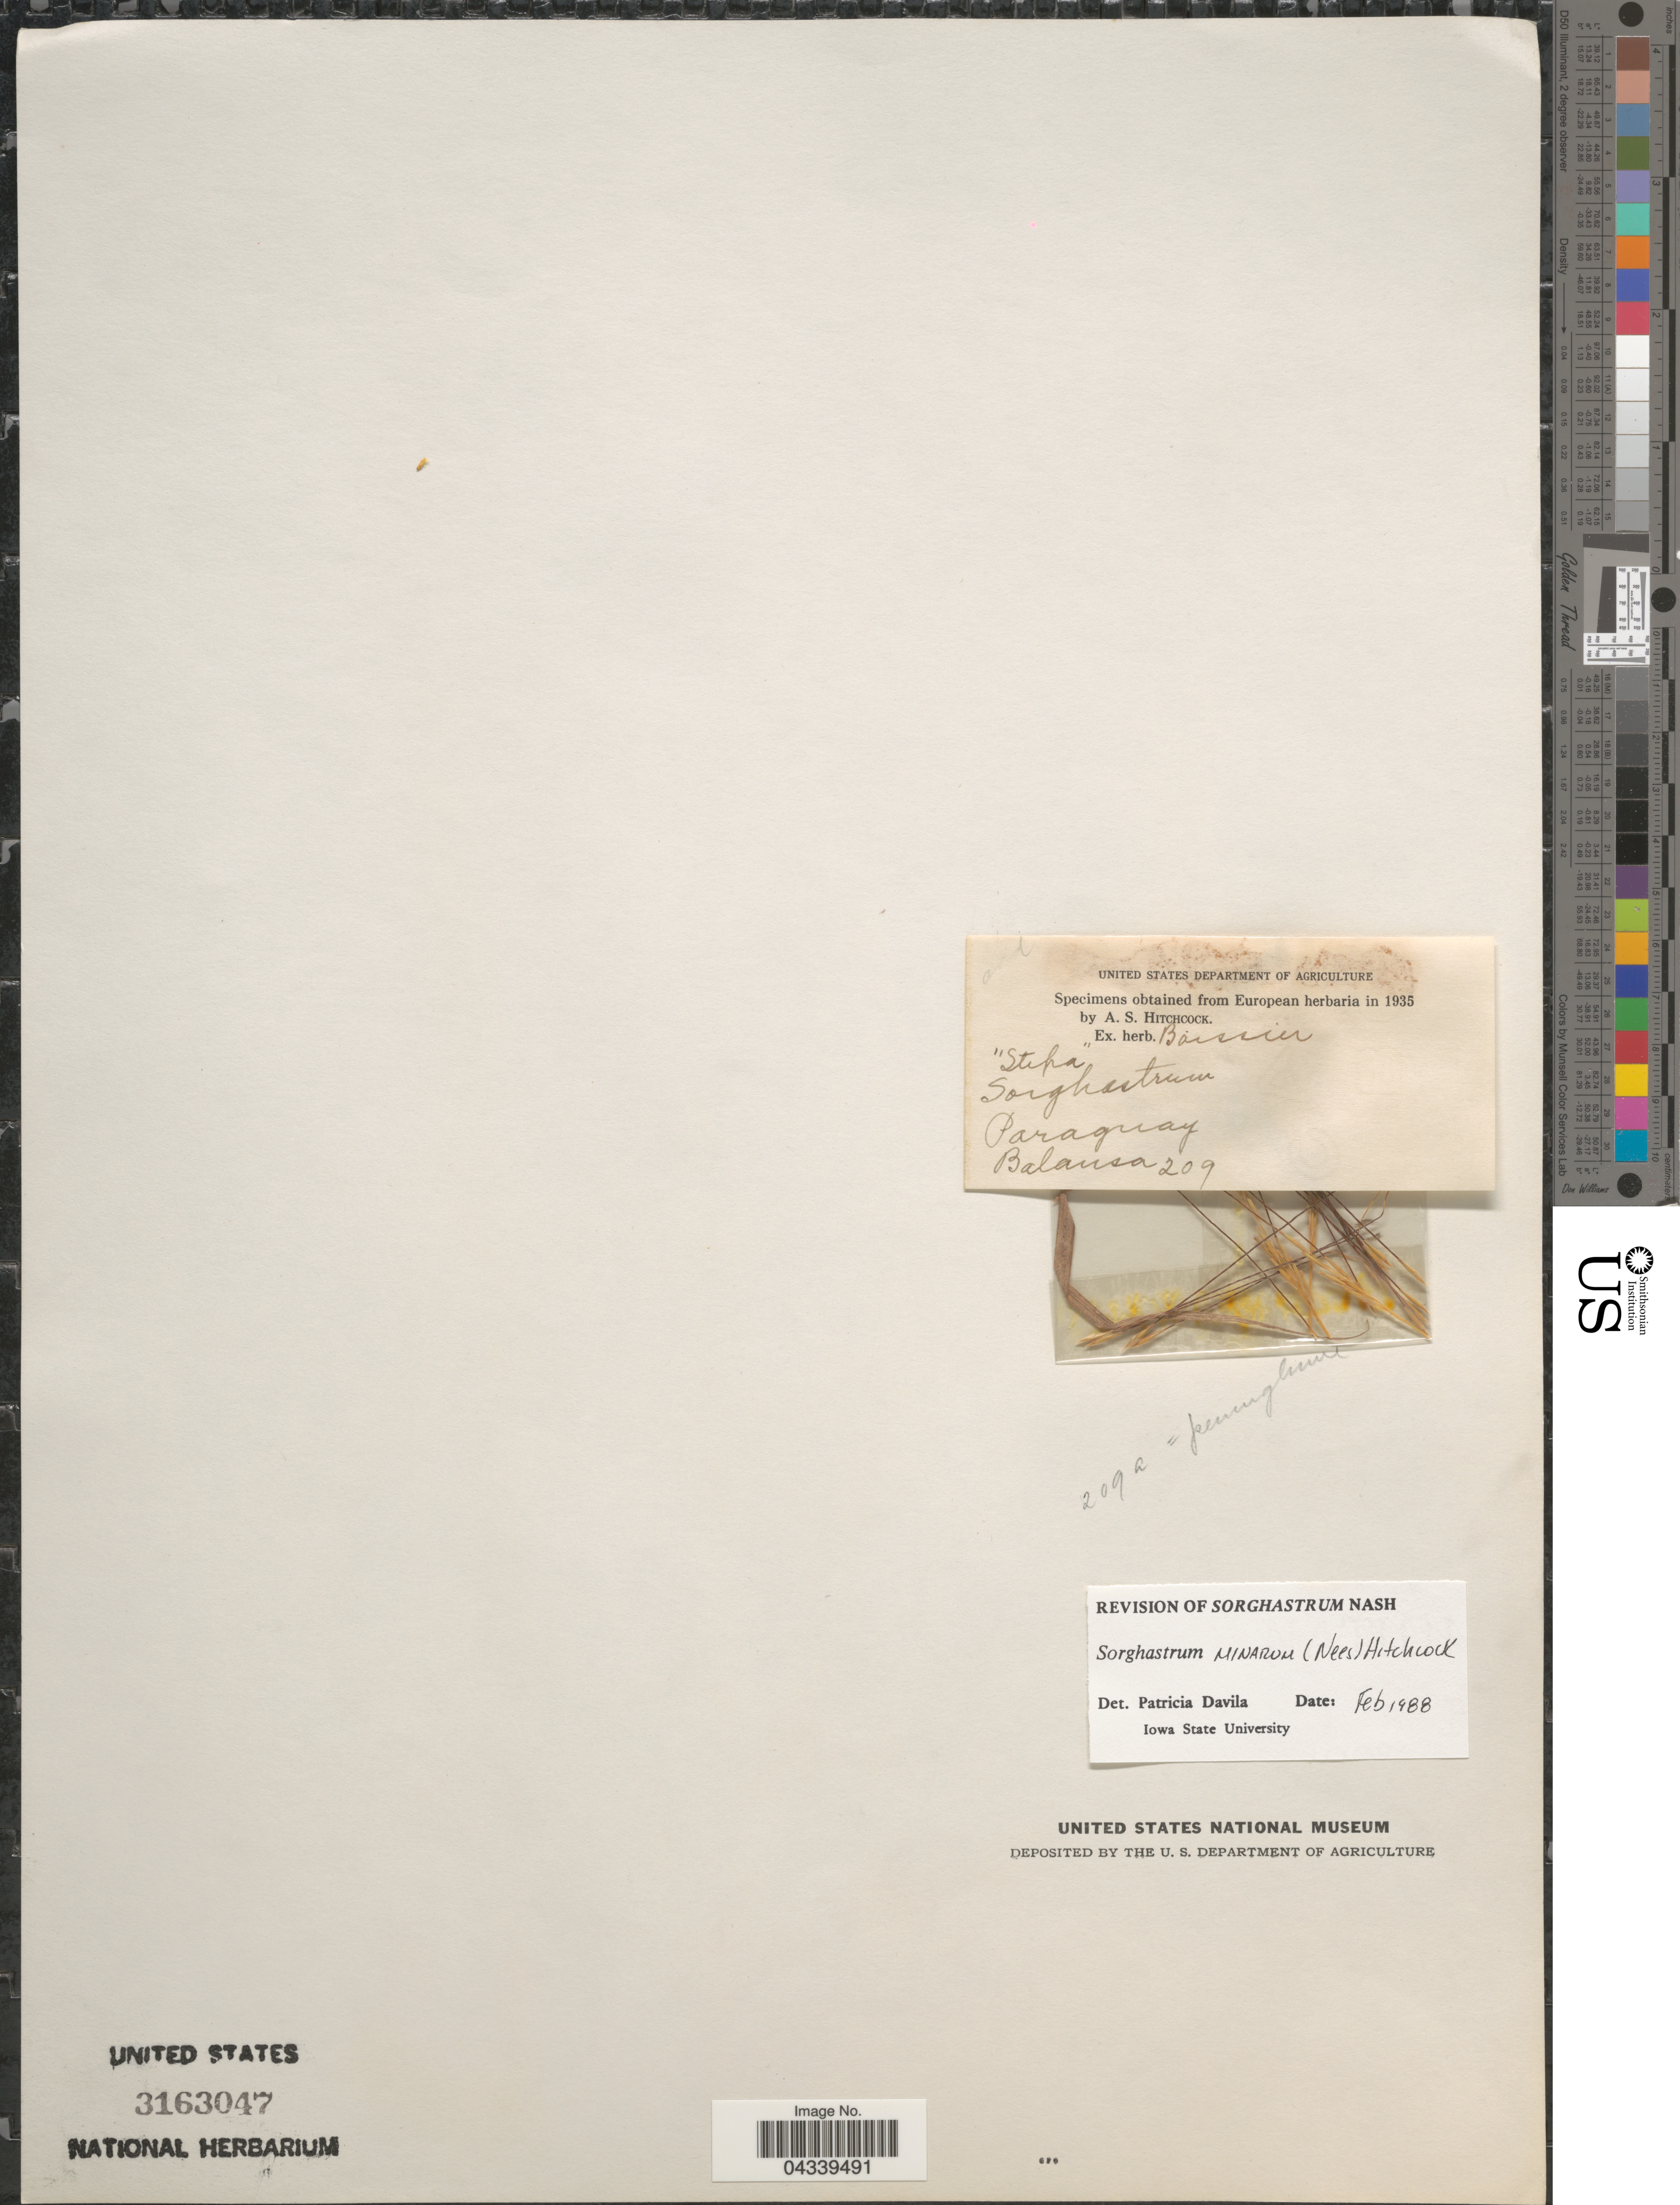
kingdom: Plantae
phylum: Tracheophyta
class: Liliopsida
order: Poales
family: Poaceae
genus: Sorghastrum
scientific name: Sorghastrum minarum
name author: (Nees) Hitchc.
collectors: -. Balansa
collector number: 209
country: Paraguay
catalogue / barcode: US 3163047